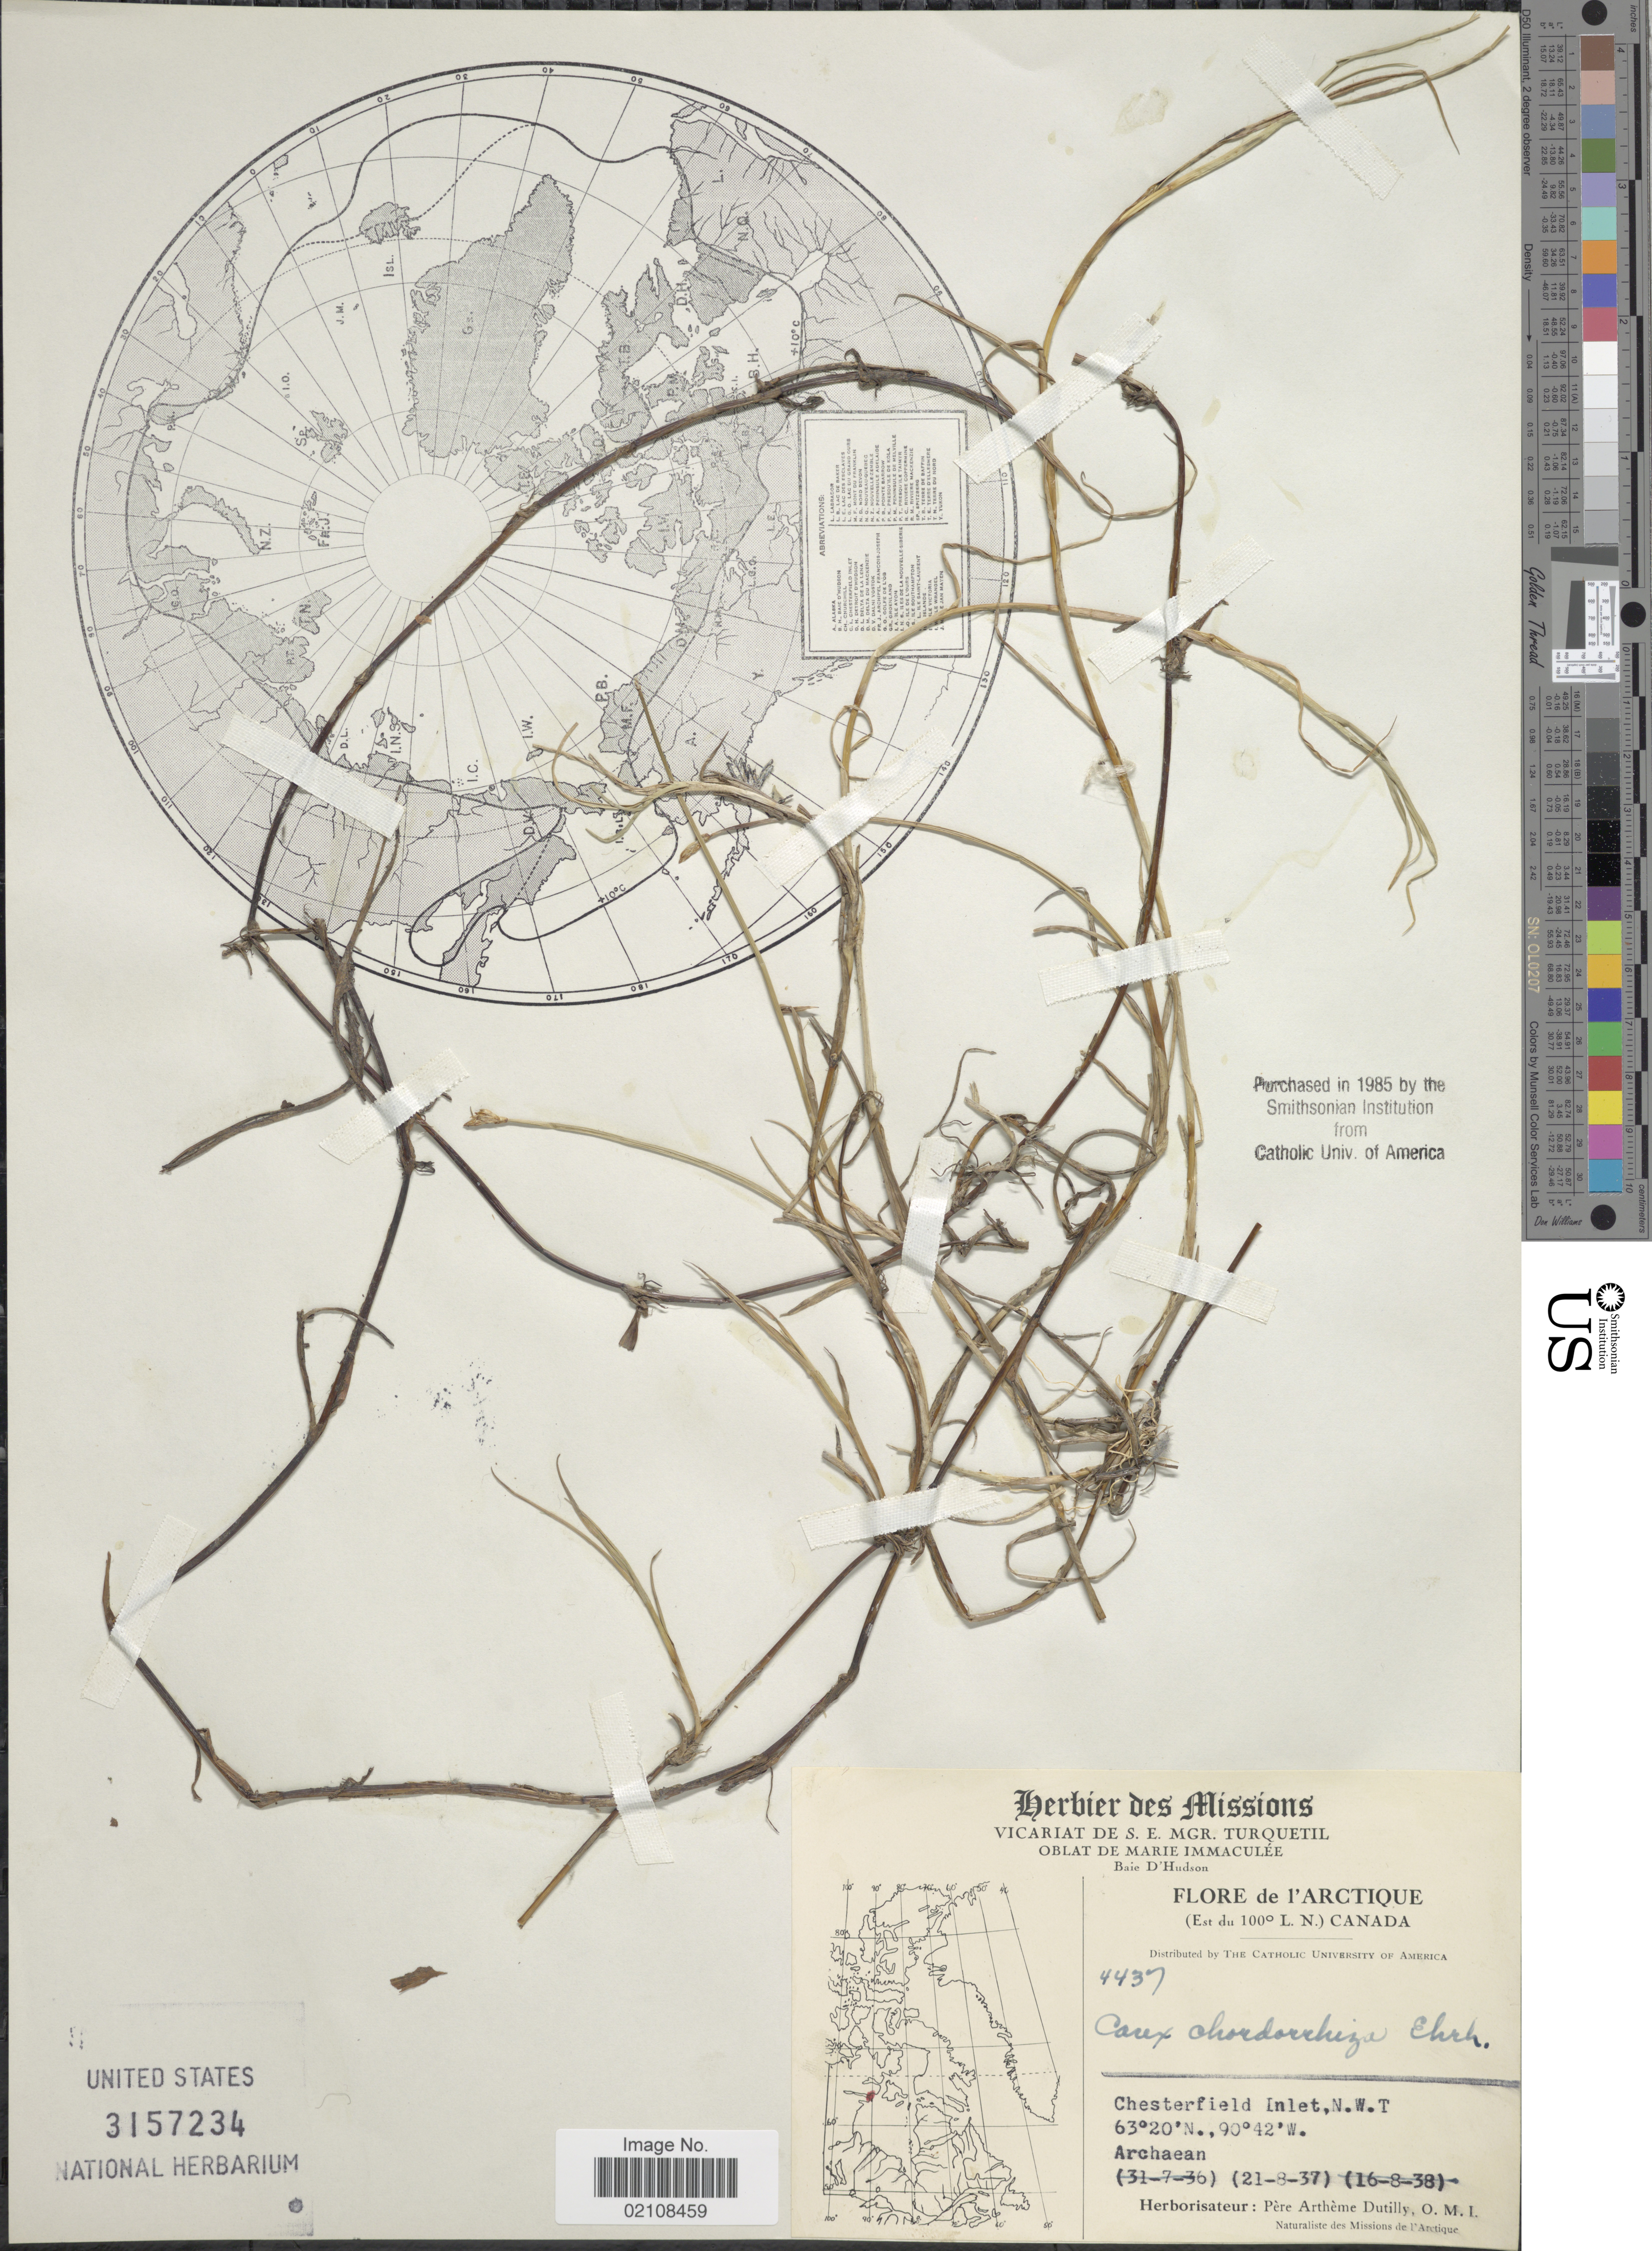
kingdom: Plantae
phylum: Tracheophyta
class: Liliopsida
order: Poales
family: Cyperaceae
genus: Carex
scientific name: Carex chordorrhiza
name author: L. f.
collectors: A. Dutilly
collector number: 4437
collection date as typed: Transcribed d/m/y: 21/8/37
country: Canada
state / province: Northwest Territories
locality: L'Arctique. Chesterfield Inlet, N.W.T. Archaean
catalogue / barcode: US 3157234